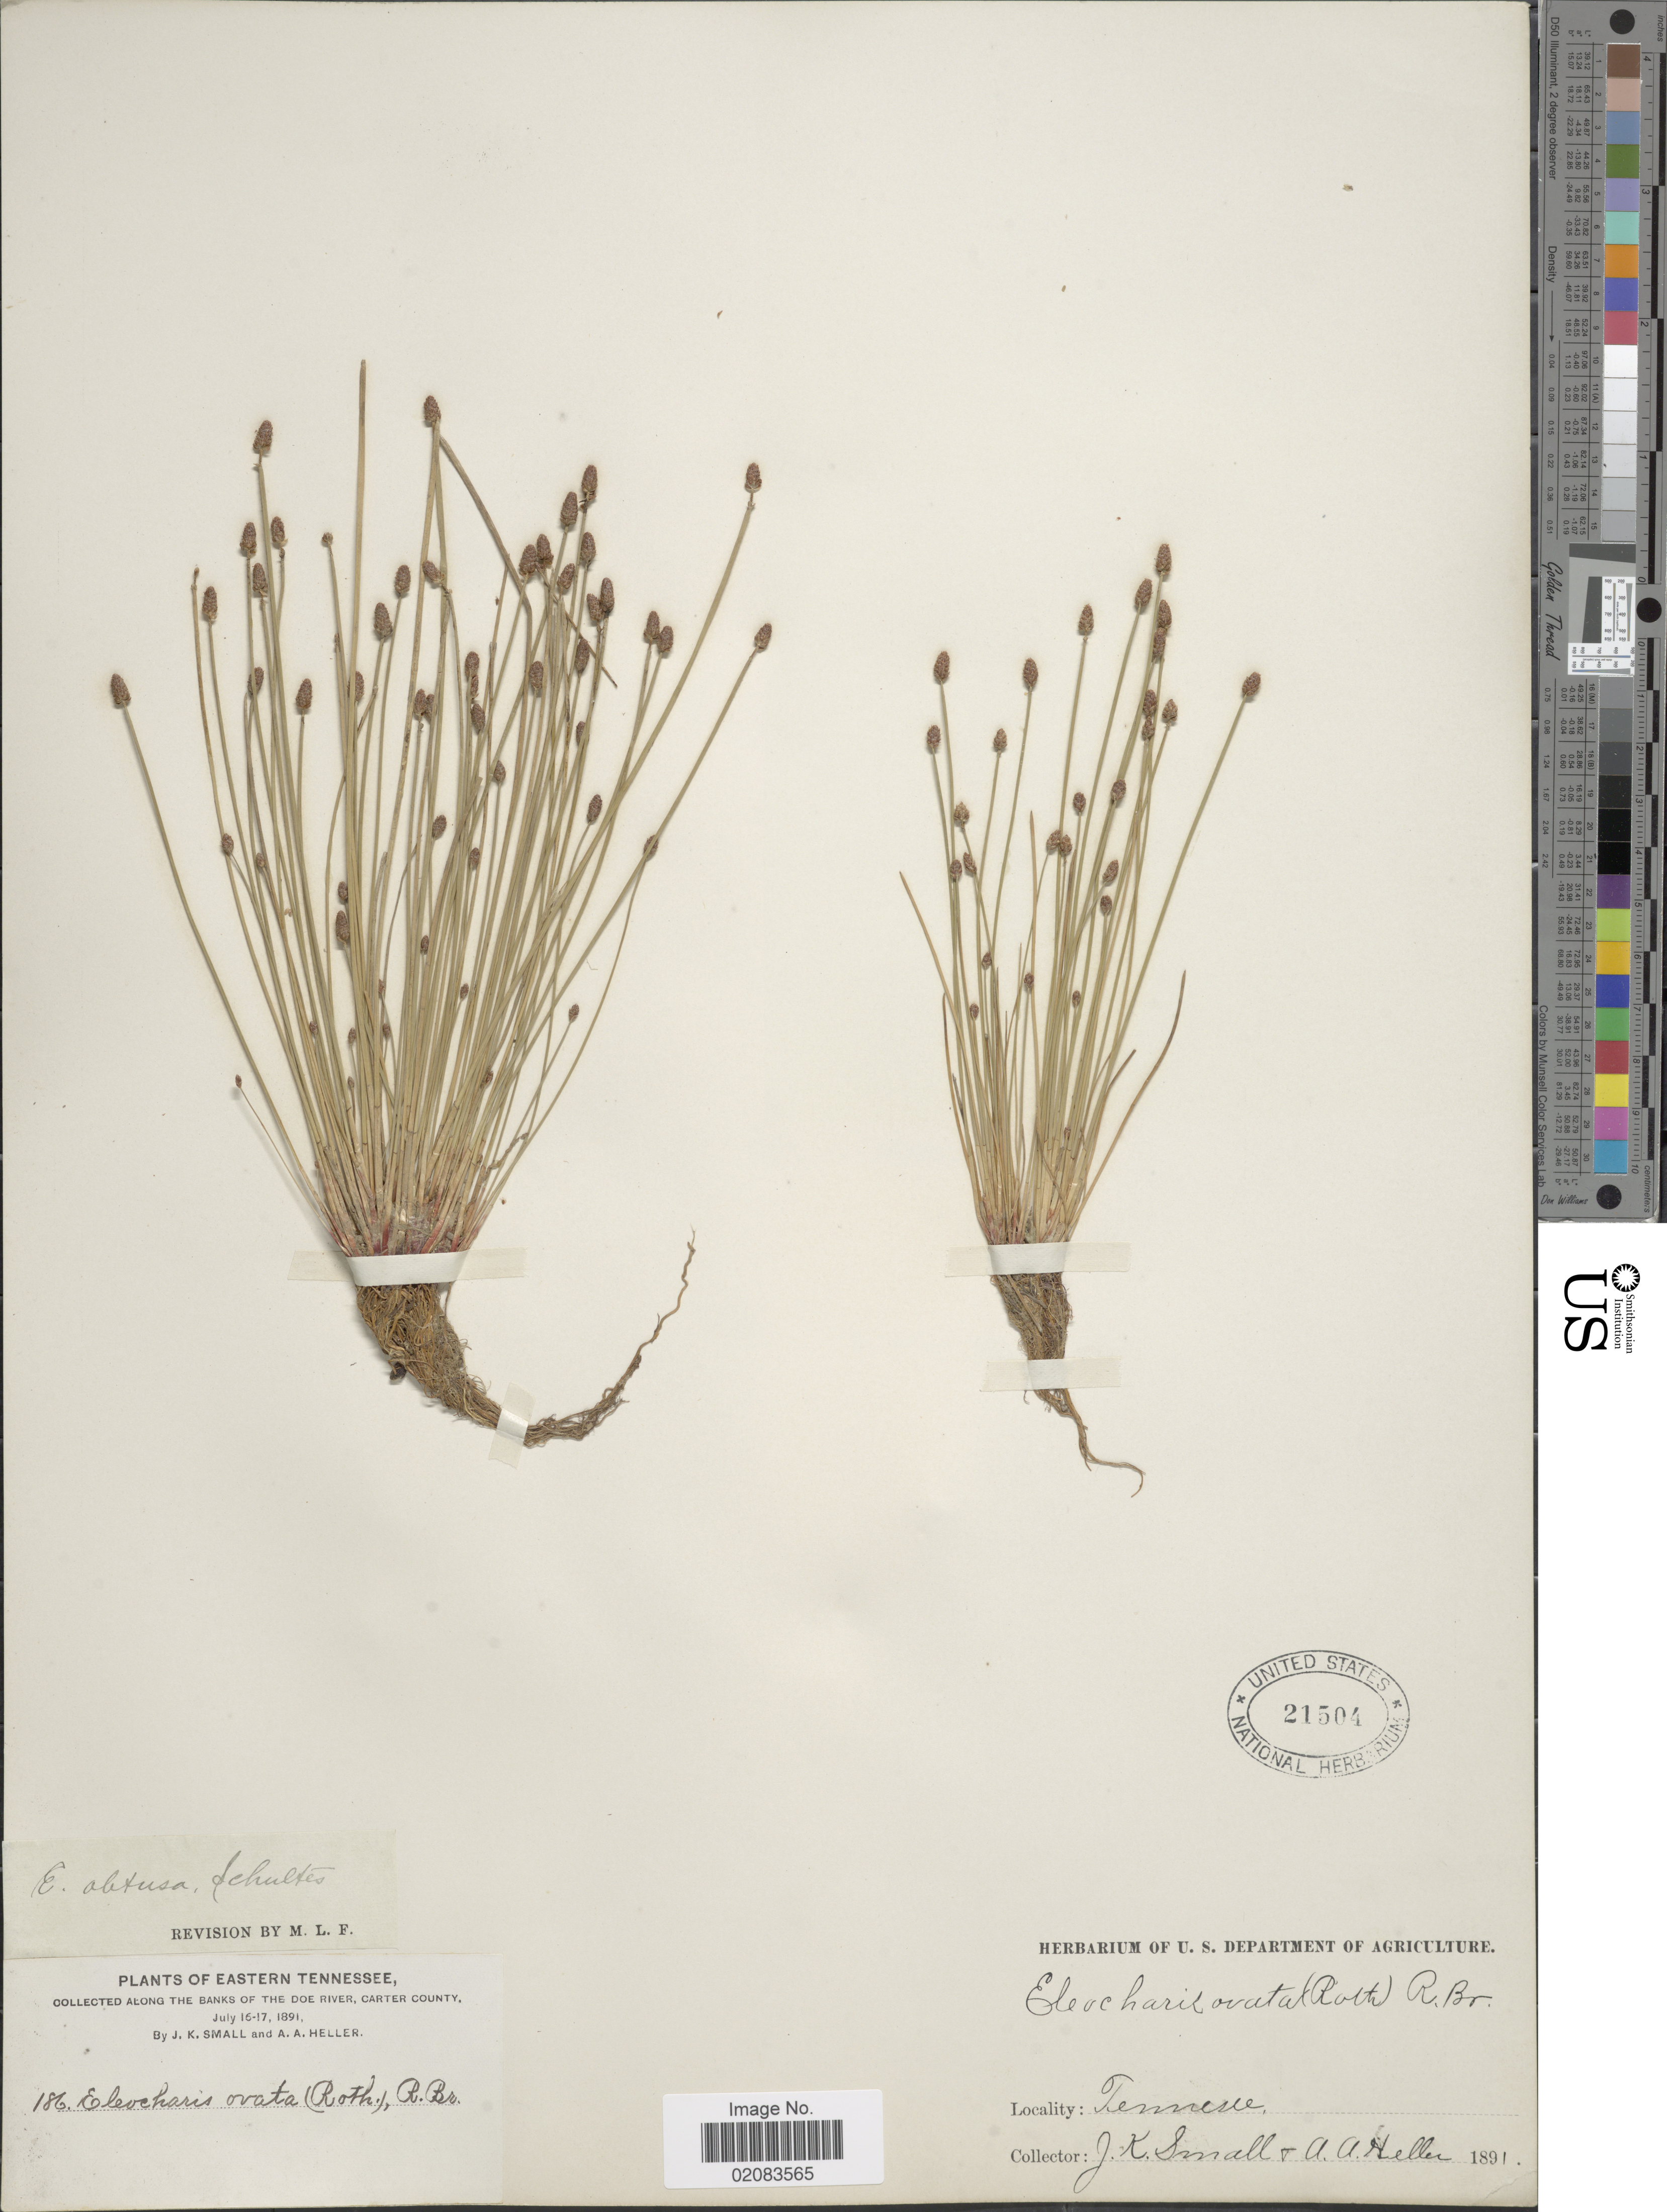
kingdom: Plantae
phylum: Tracheophyta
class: Liliopsida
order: Poales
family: Cyperaceae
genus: Eleocharis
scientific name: Eleocharis obtusa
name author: (Willd.) Schult.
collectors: J. K. Small & A. A. Heller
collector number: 186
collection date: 1891-07-16/1891-07-17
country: United States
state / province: Tennessee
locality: Eastern Tennessee, along the Banks of the Doe River, Carter County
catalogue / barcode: US 21504